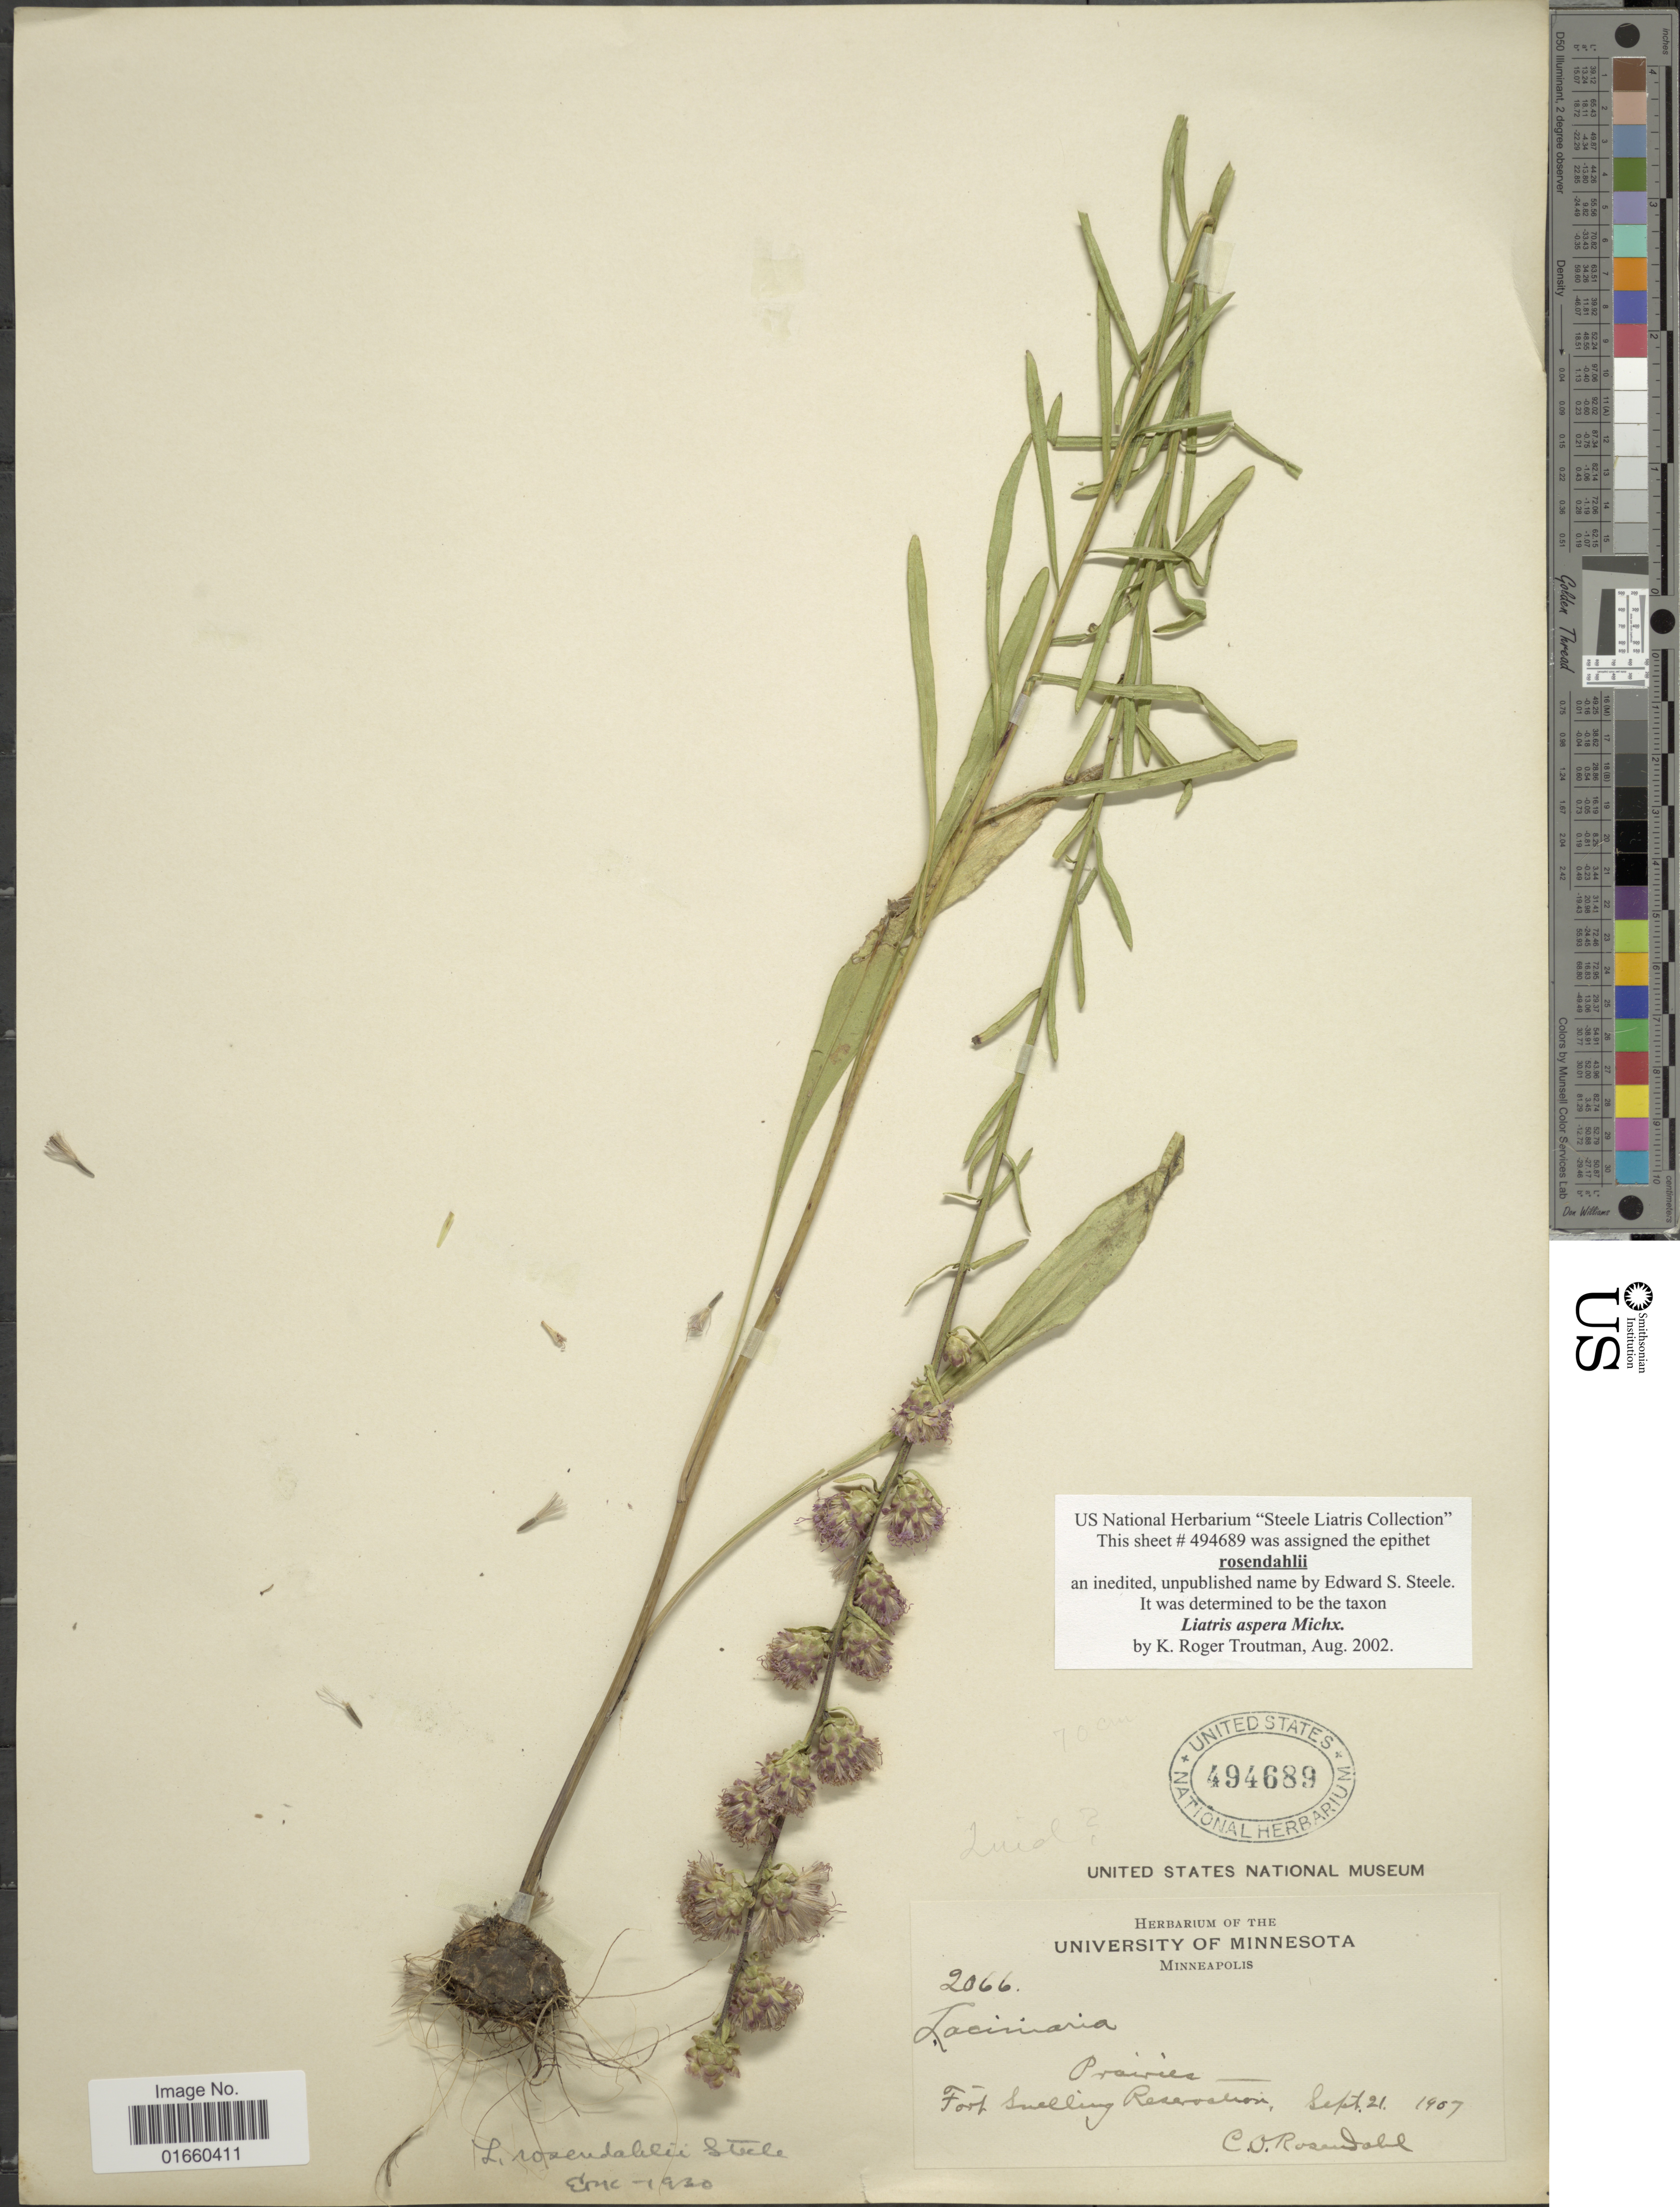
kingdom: Plantae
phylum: Tracheophyta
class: Magnoliopsida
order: Asterales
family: Asteraceae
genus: Liatris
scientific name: Liatris aspera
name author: Michx.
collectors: C. O. Rosendahl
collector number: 2066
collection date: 1907-09-21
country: United States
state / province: Minnesota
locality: Prairies. Fort Snelling Reservation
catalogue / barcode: US 494689